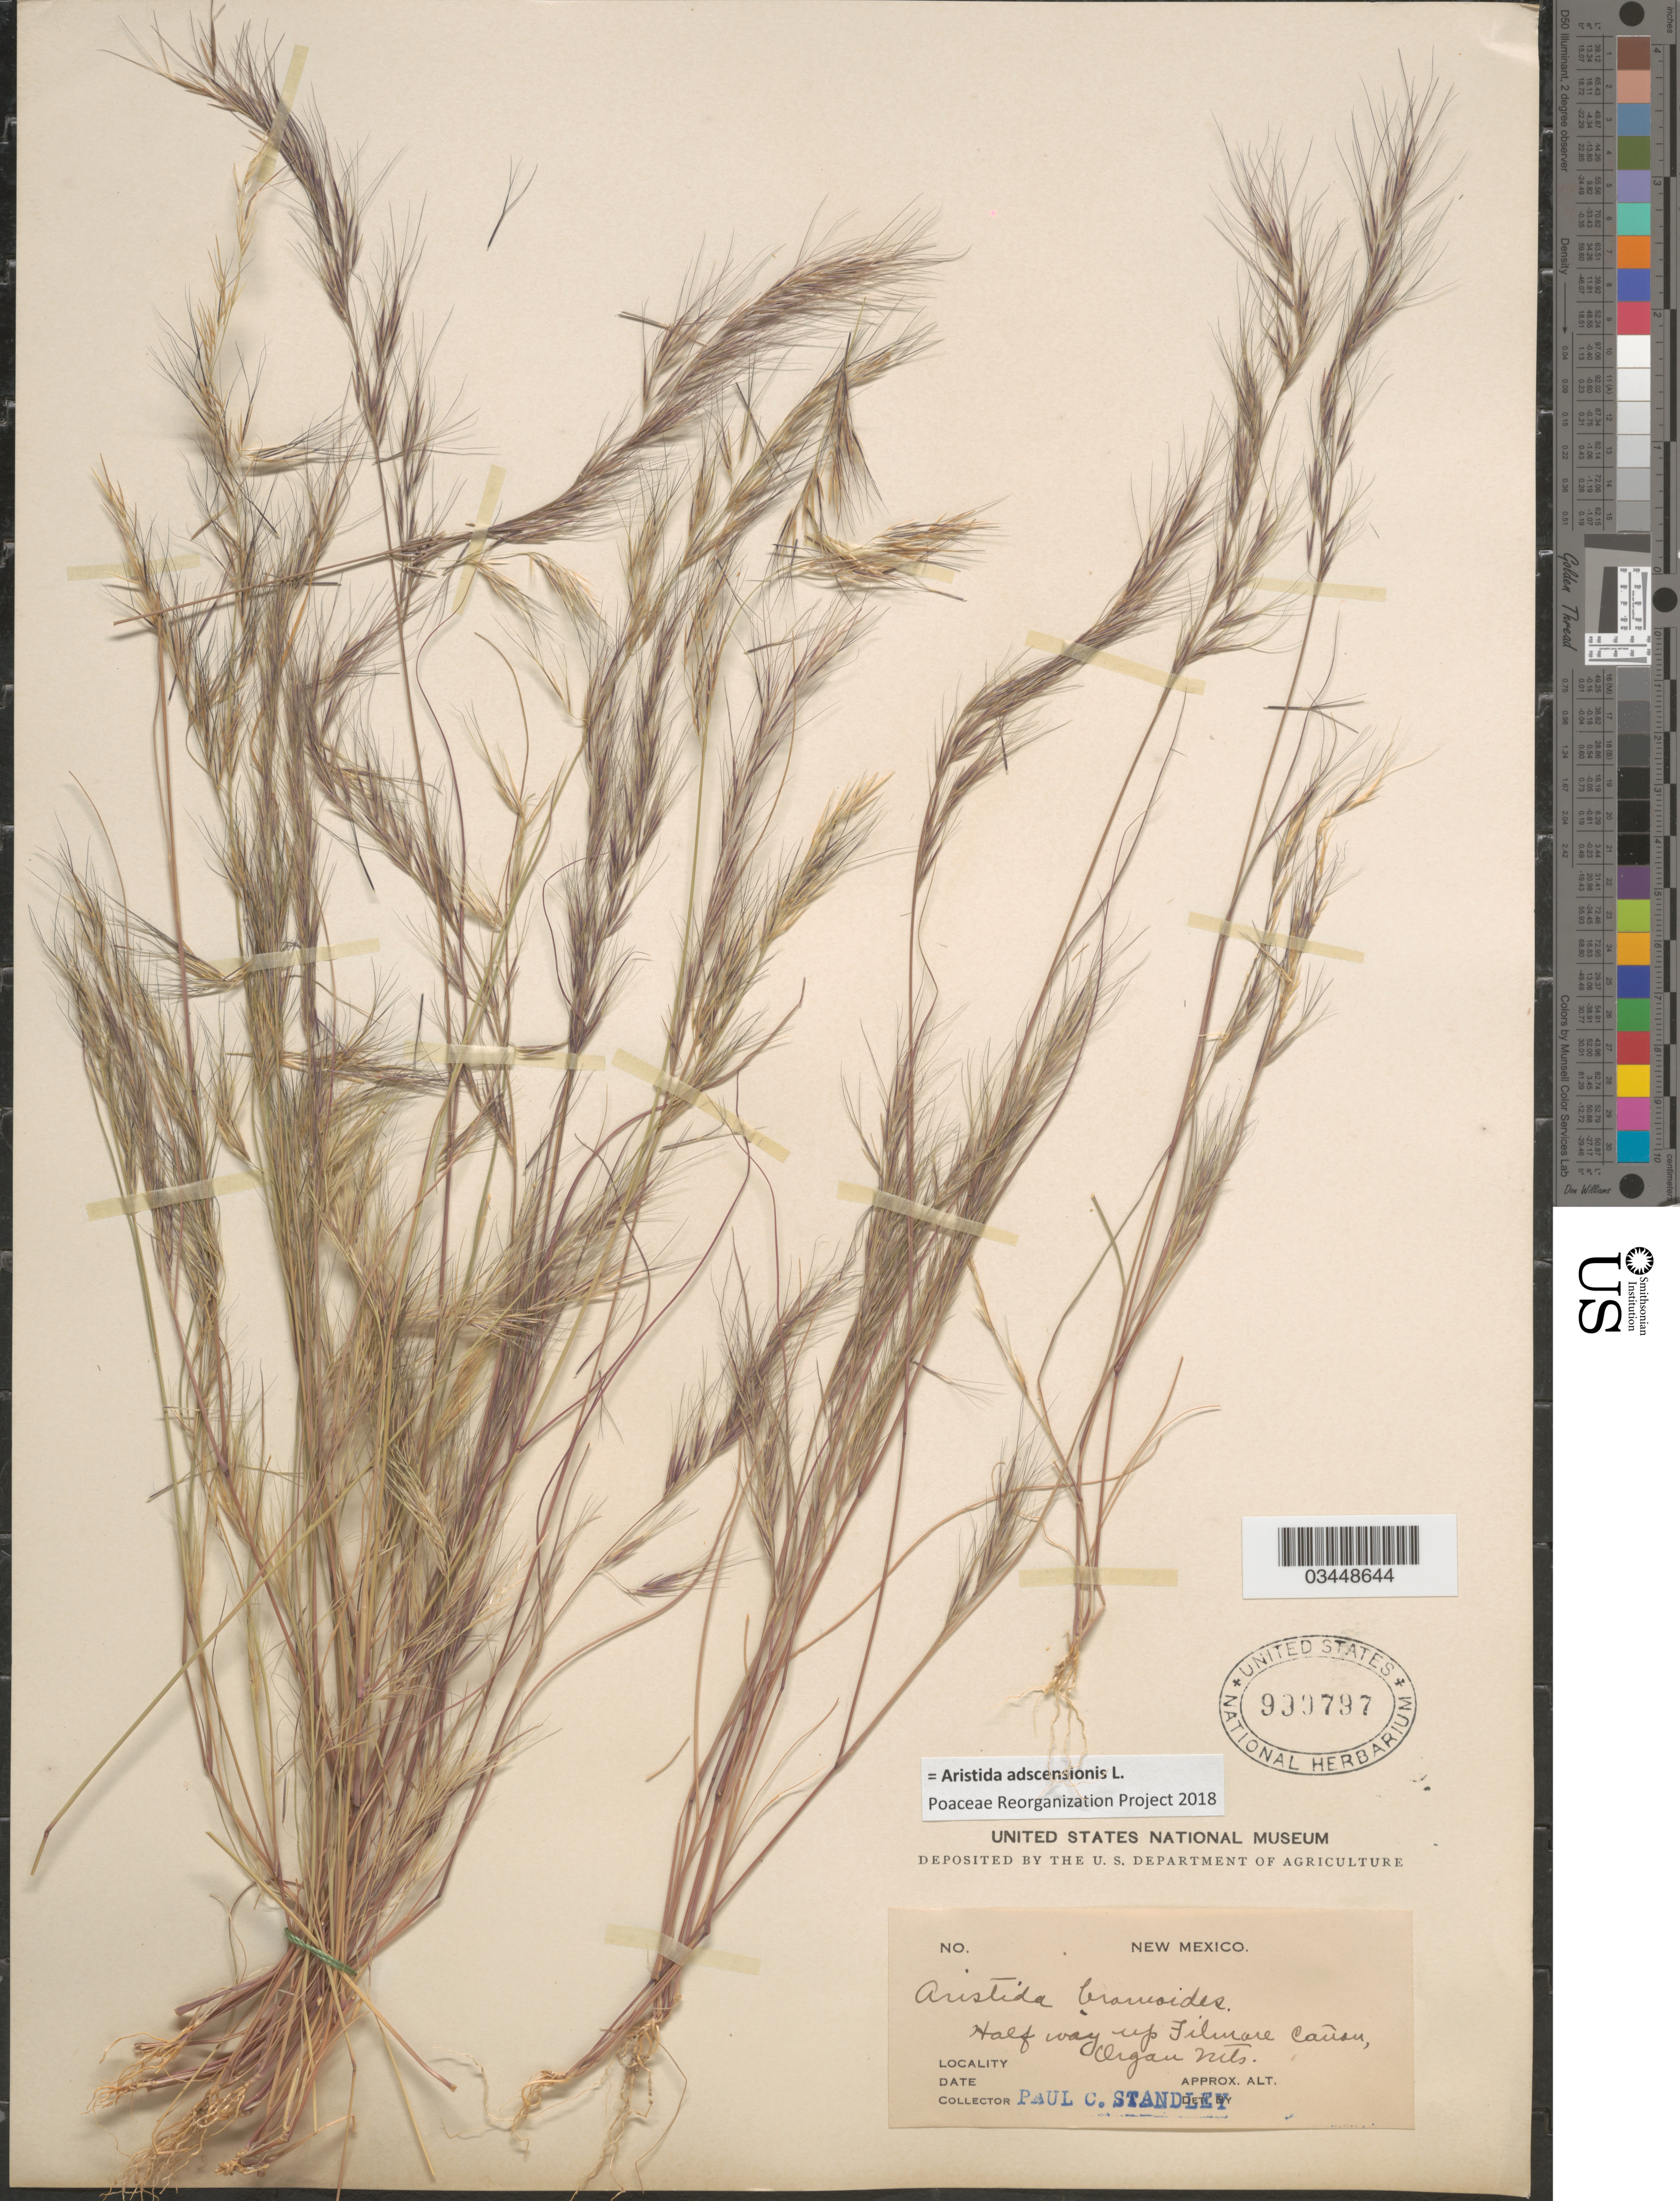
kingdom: Plantae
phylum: Tracheophyta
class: Liliopsida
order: Poales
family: Poaceae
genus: Aristida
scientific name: Aristida adscensionis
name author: L.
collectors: P. C. Standley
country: United States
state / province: New Mexico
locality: Half way up Filmore Cañon, Organ Mts.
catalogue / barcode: US 990797